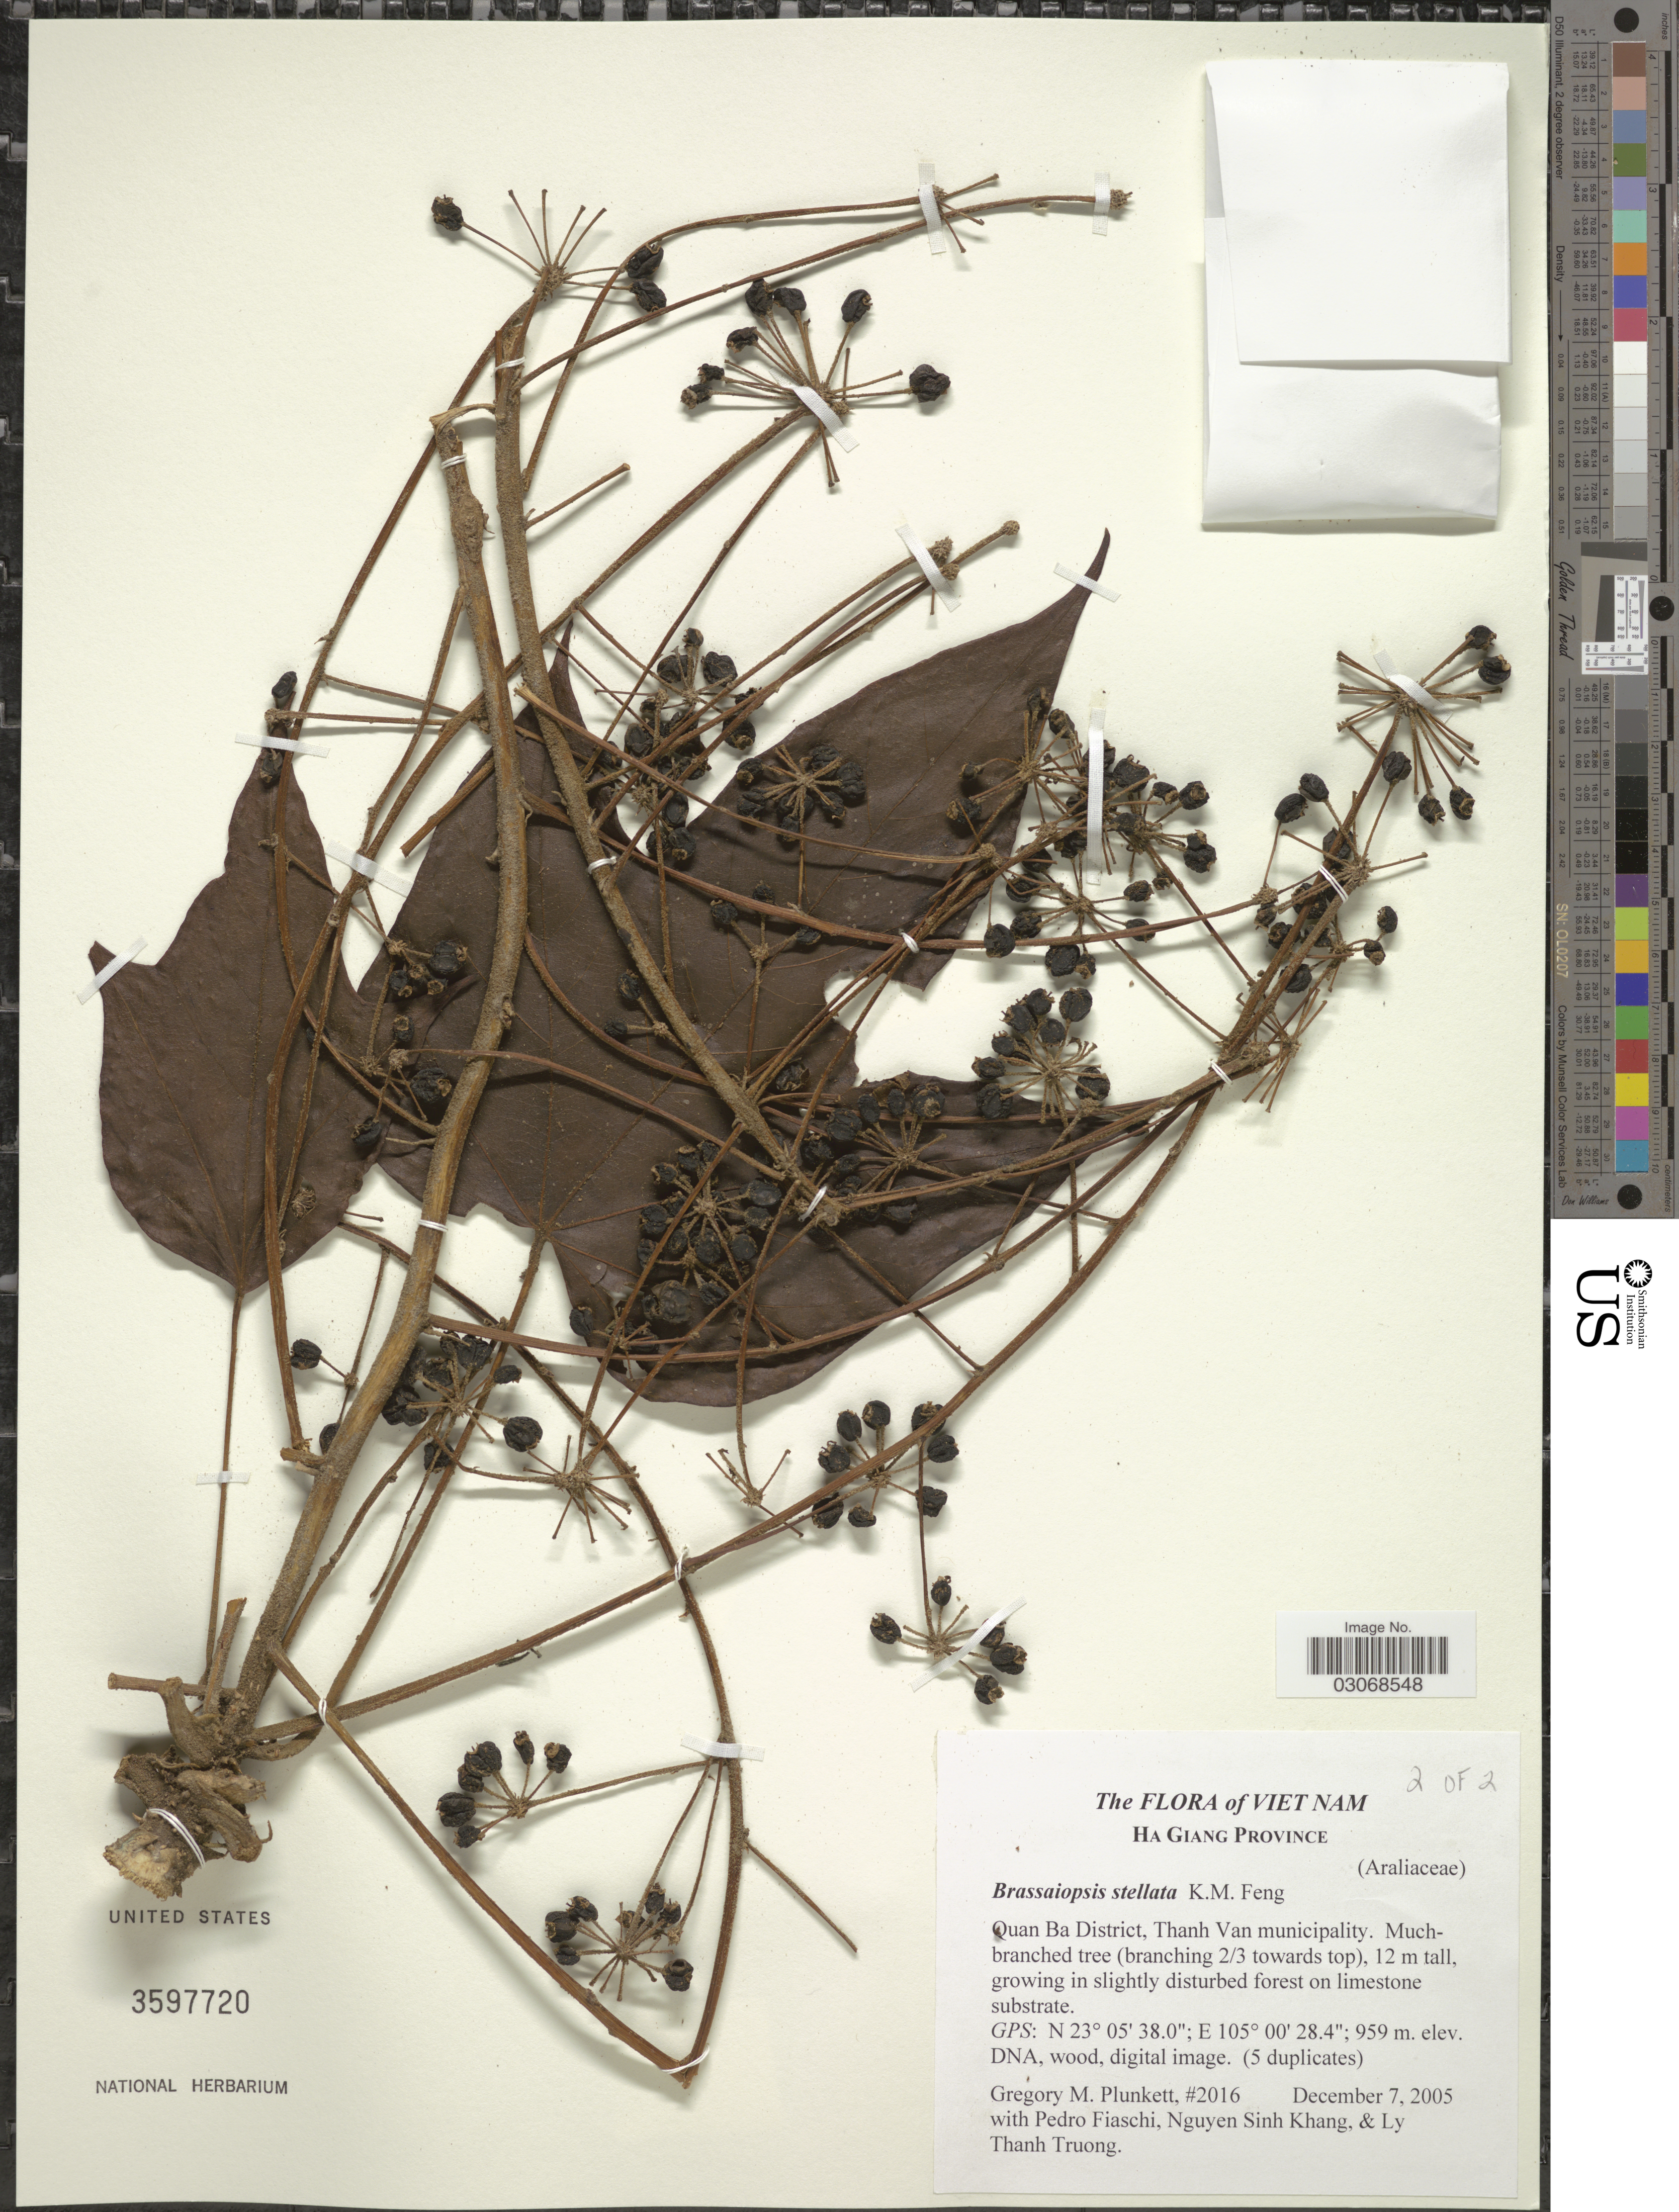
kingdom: Plantae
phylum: Tracheophyta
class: Magnoliopsida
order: Apiales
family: Araliaceae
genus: Brassaiopsis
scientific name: Brassaiopsis stellata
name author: K.M. Feng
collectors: G. M. Plunkett, P. Fiaschi, N. Khang & L. Truong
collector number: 2016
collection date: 2005-12-07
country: Vietnam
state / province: Ha Giang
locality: Ha Giang Province, Quan Ba District, Thanh Van municipality.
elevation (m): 959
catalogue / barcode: US 3597720